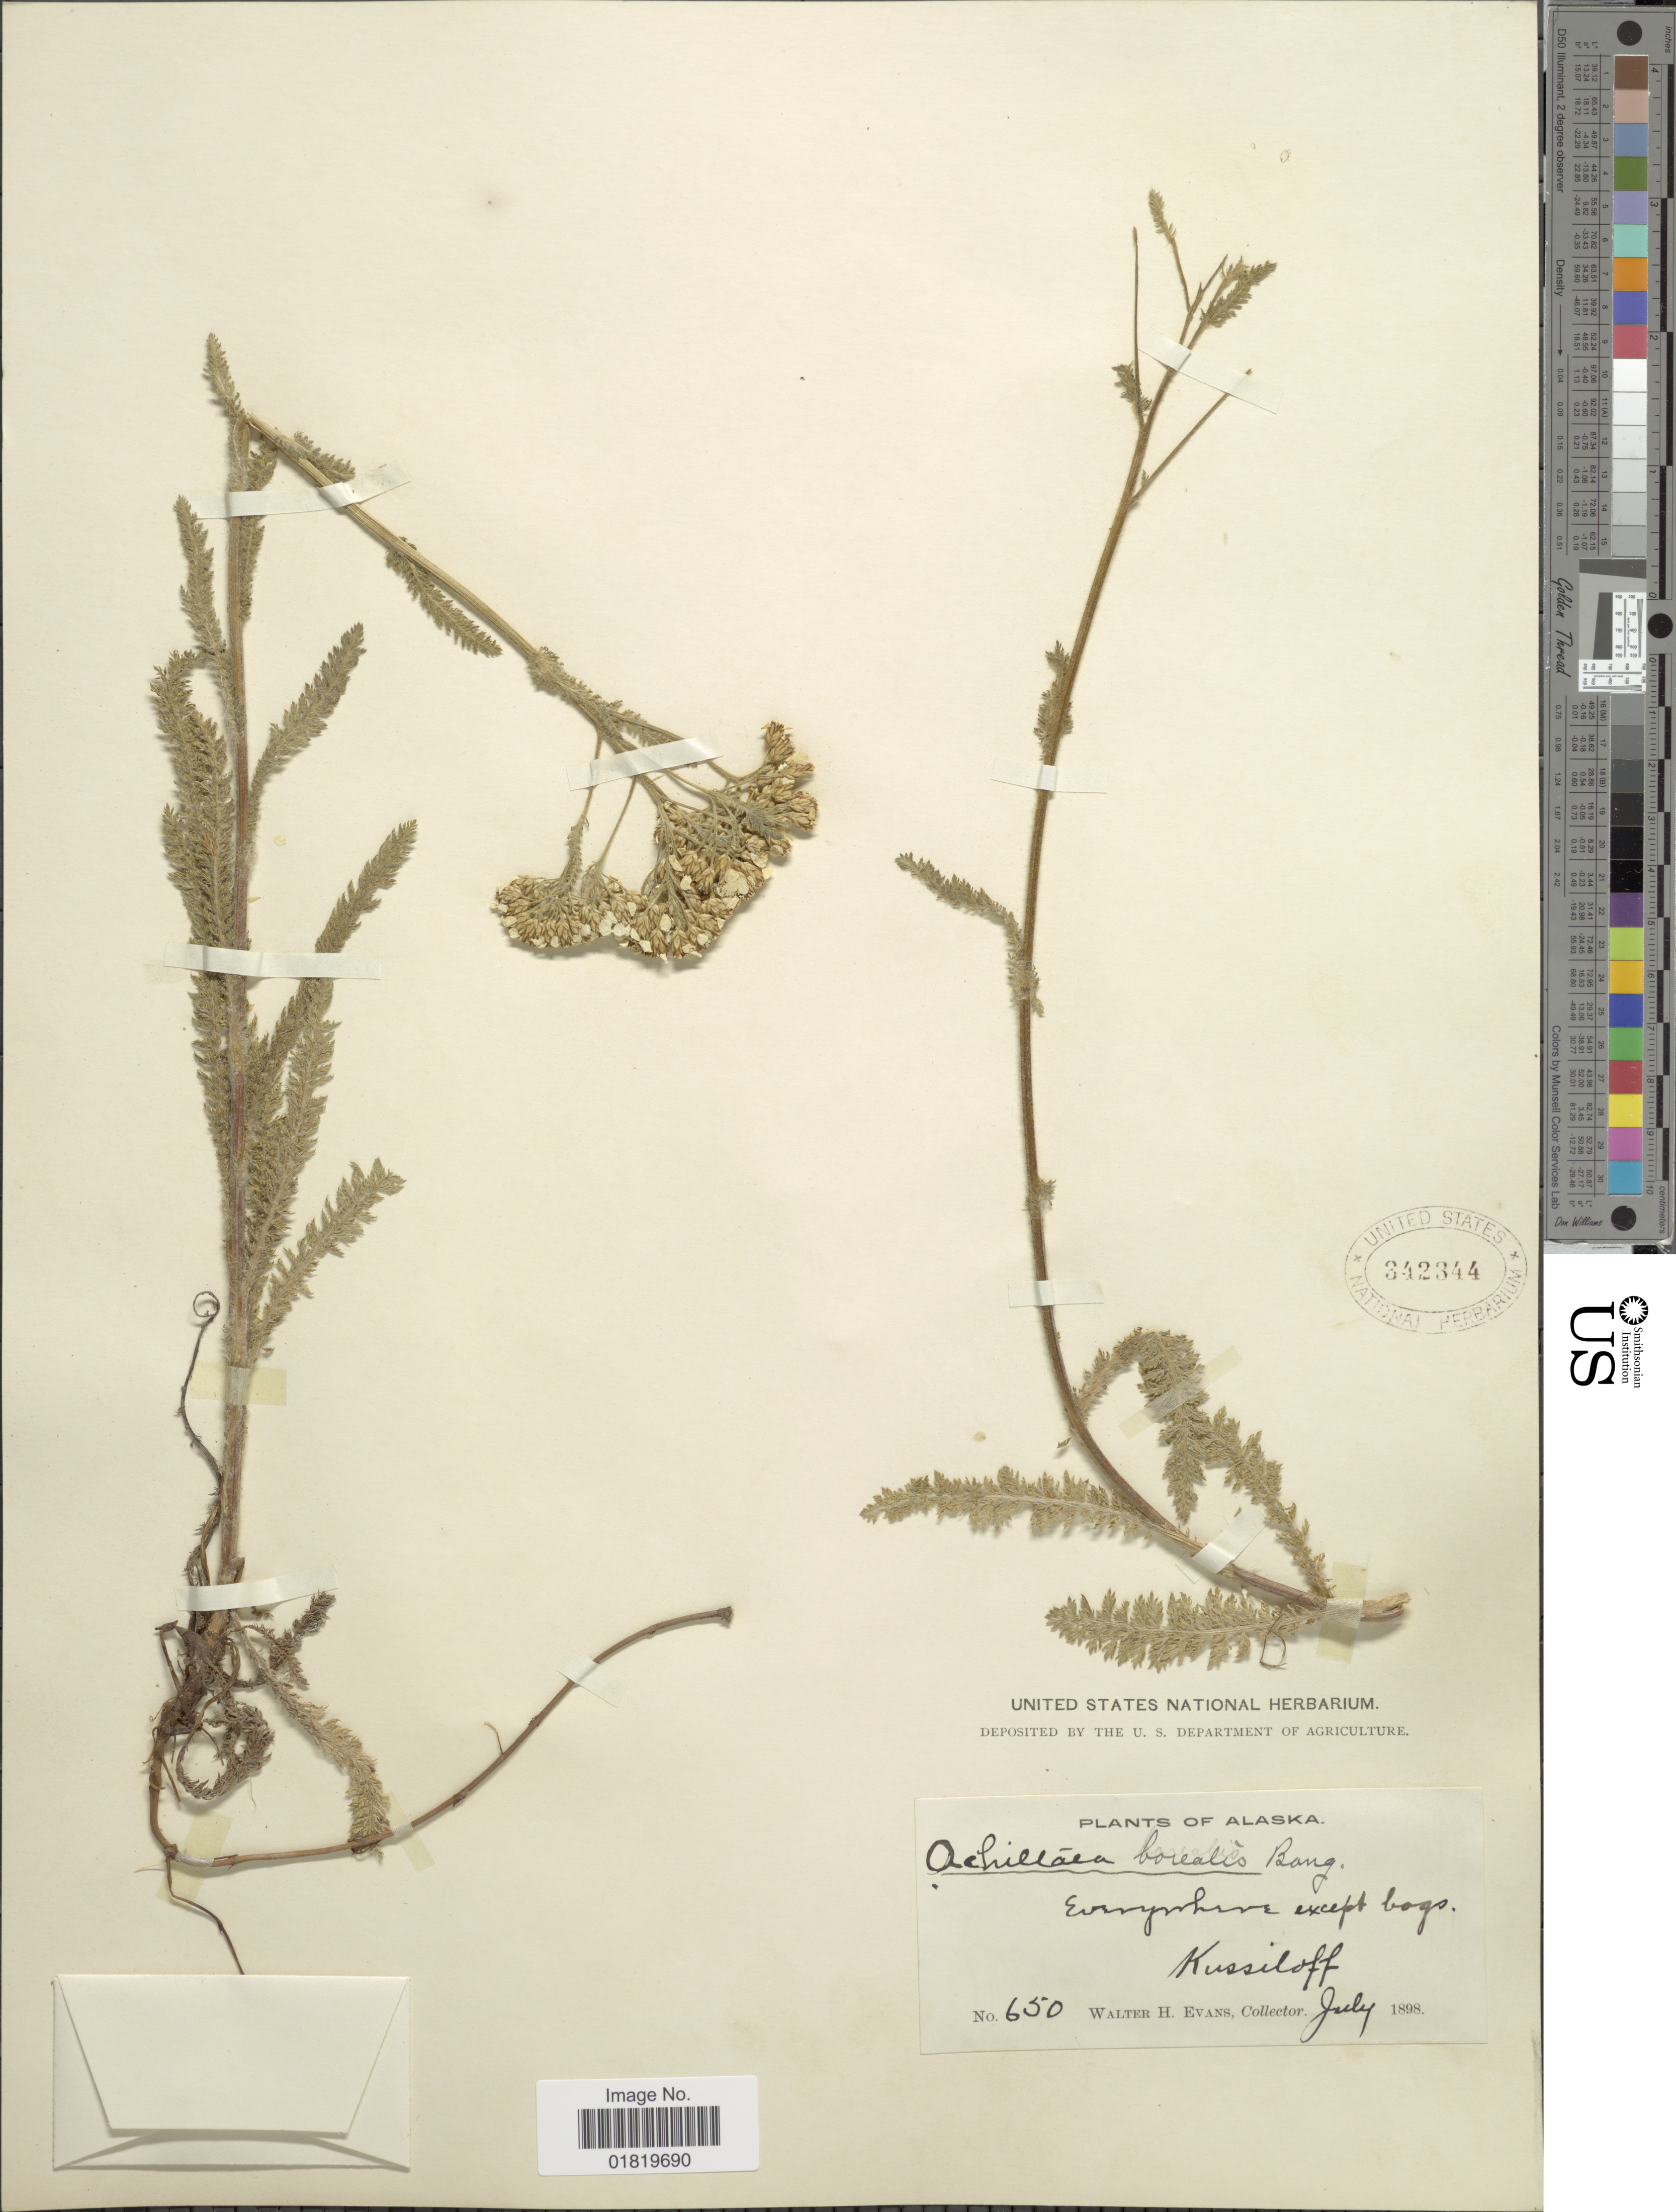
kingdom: Plantae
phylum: Tracheophyta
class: Magnoliopsida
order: Asterales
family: Asteraceae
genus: Achillea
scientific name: Achillea borealis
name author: Bong.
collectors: W. H. Evans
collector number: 650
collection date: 1898-07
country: United States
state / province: Alaska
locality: Kussiloff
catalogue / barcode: US 342344